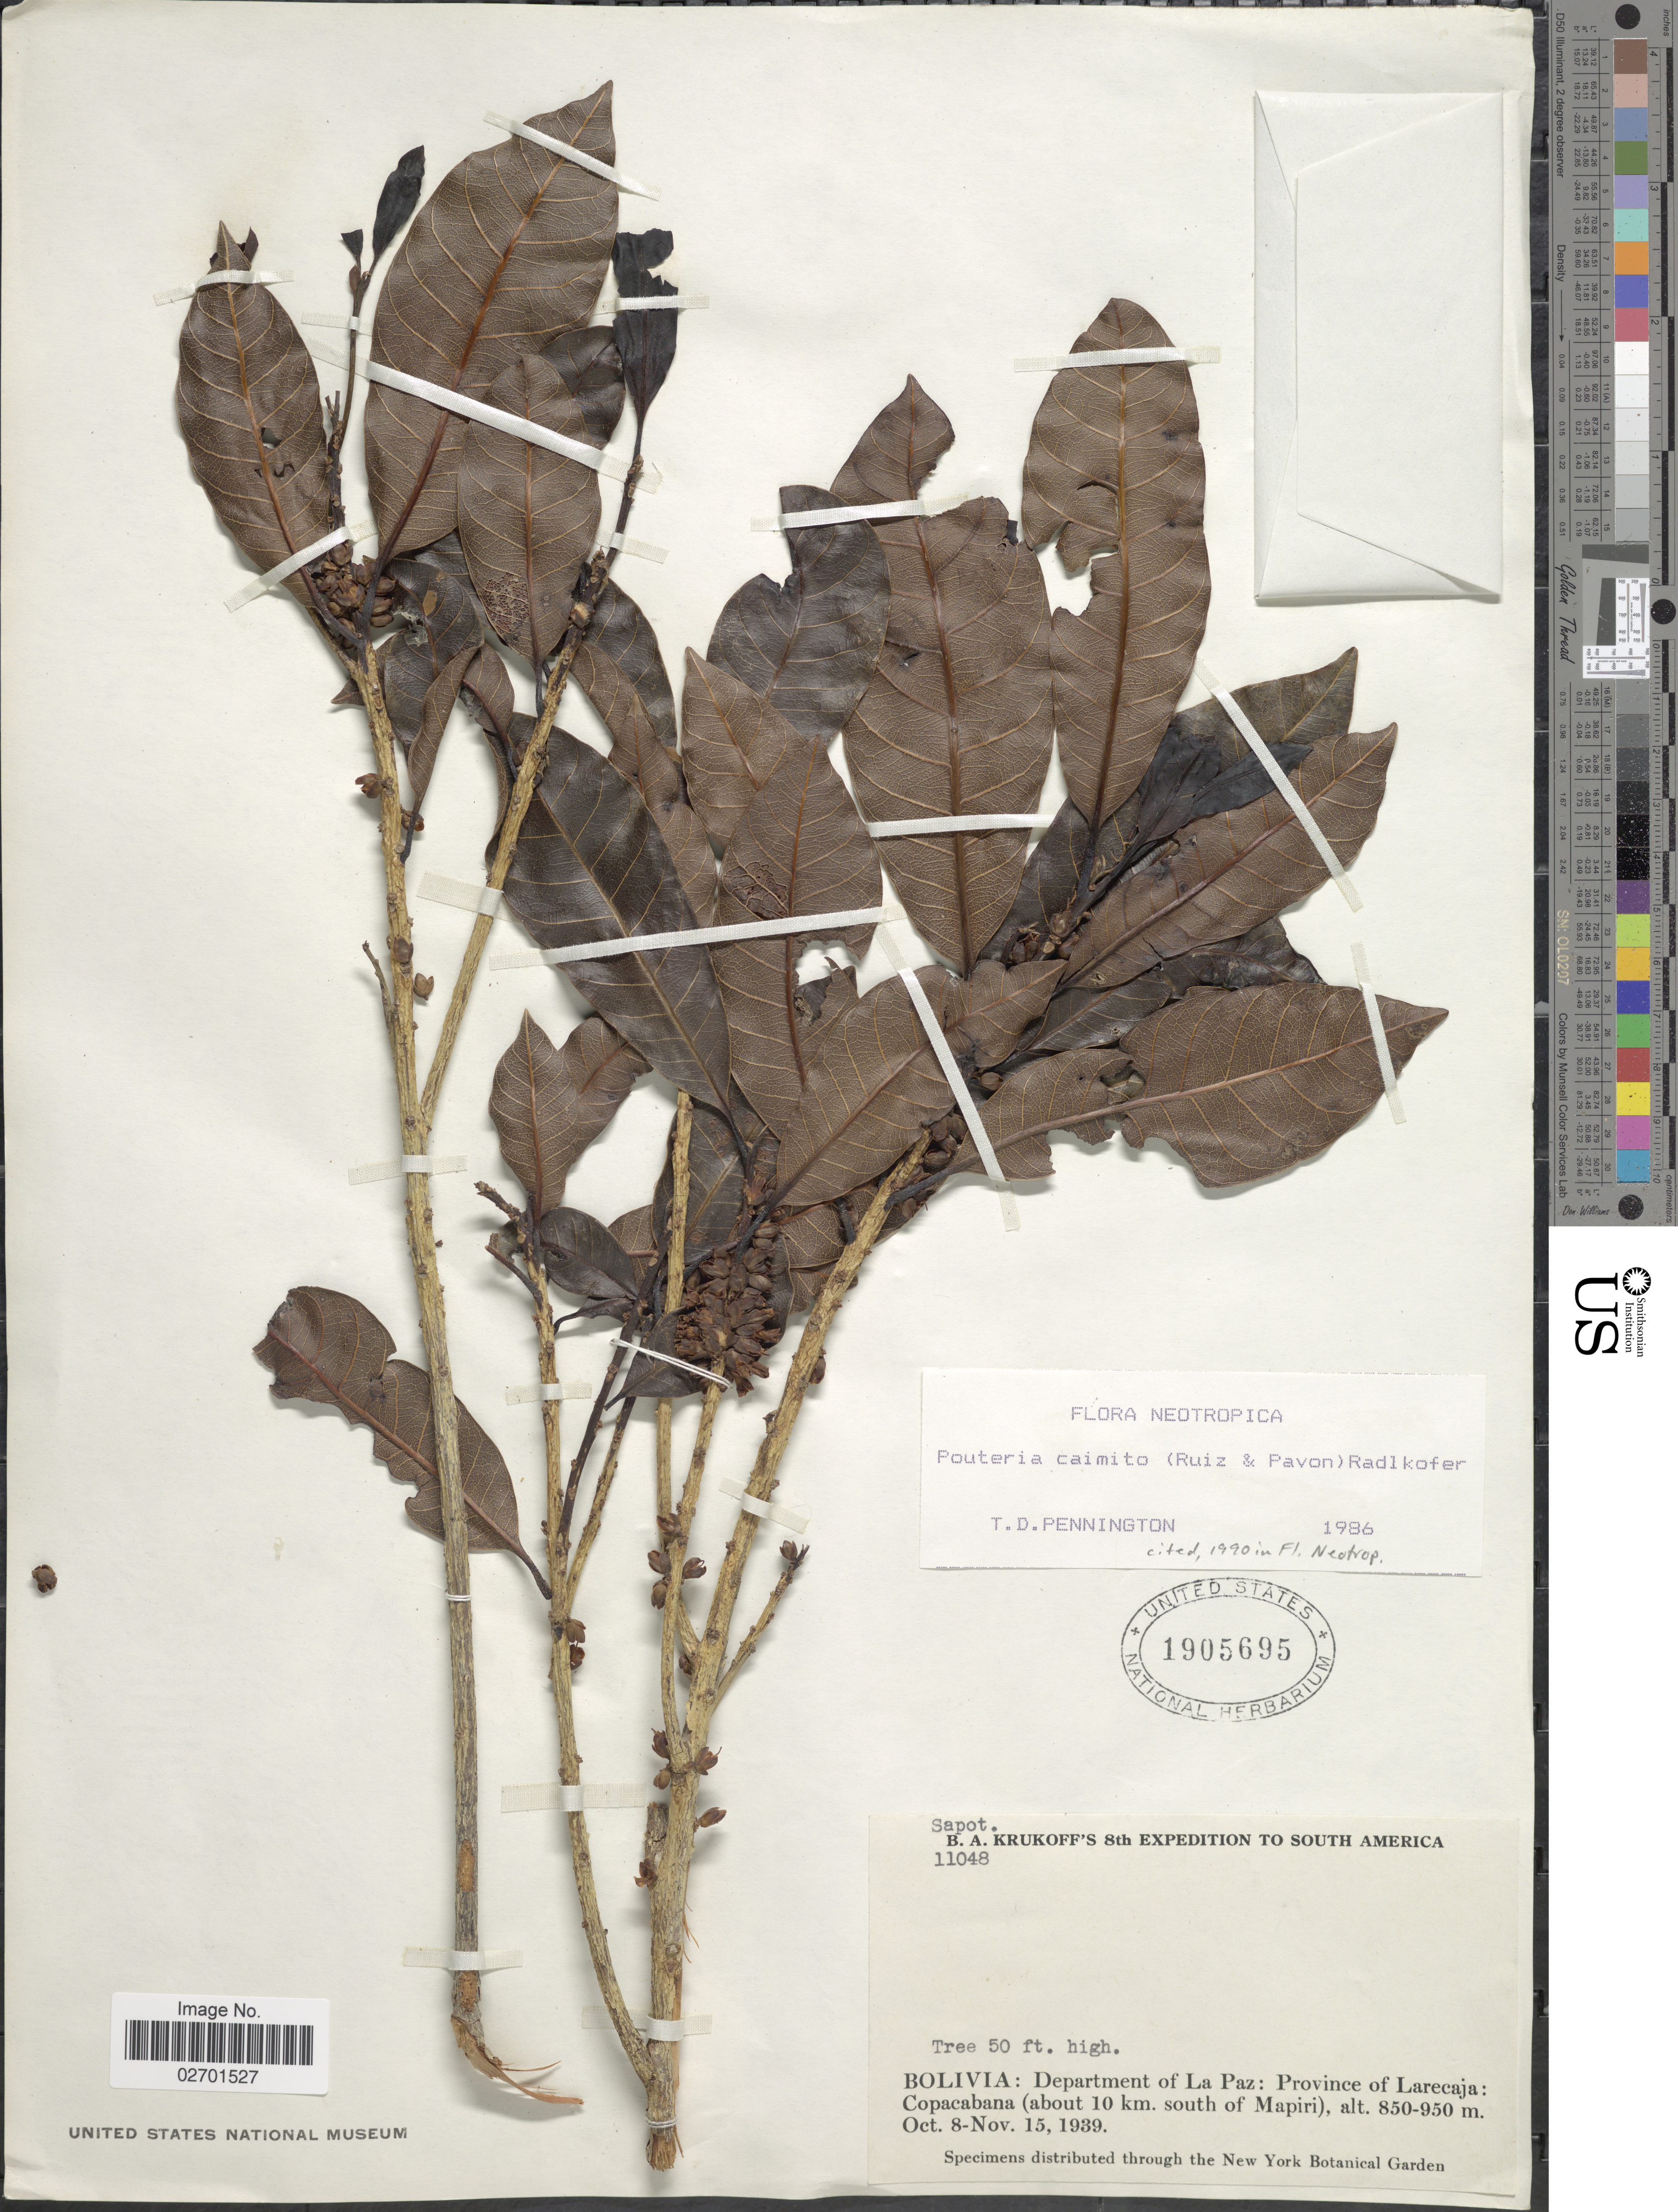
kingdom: Plantae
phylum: Tracheophyta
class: Magnoliopsida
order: Ericales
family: Sapotaceae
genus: Pouteria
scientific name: Pouteria caimito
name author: (Ruiz & Pav.) Radlk.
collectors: B. A. Krukoff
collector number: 110148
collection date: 1939-10-08/1939-11-15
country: Bolivia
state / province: La Paz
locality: Province of Larecaja: Copacabana (about 10 km. south of Mapiri), Neotropica.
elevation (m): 850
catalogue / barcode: US 1905695